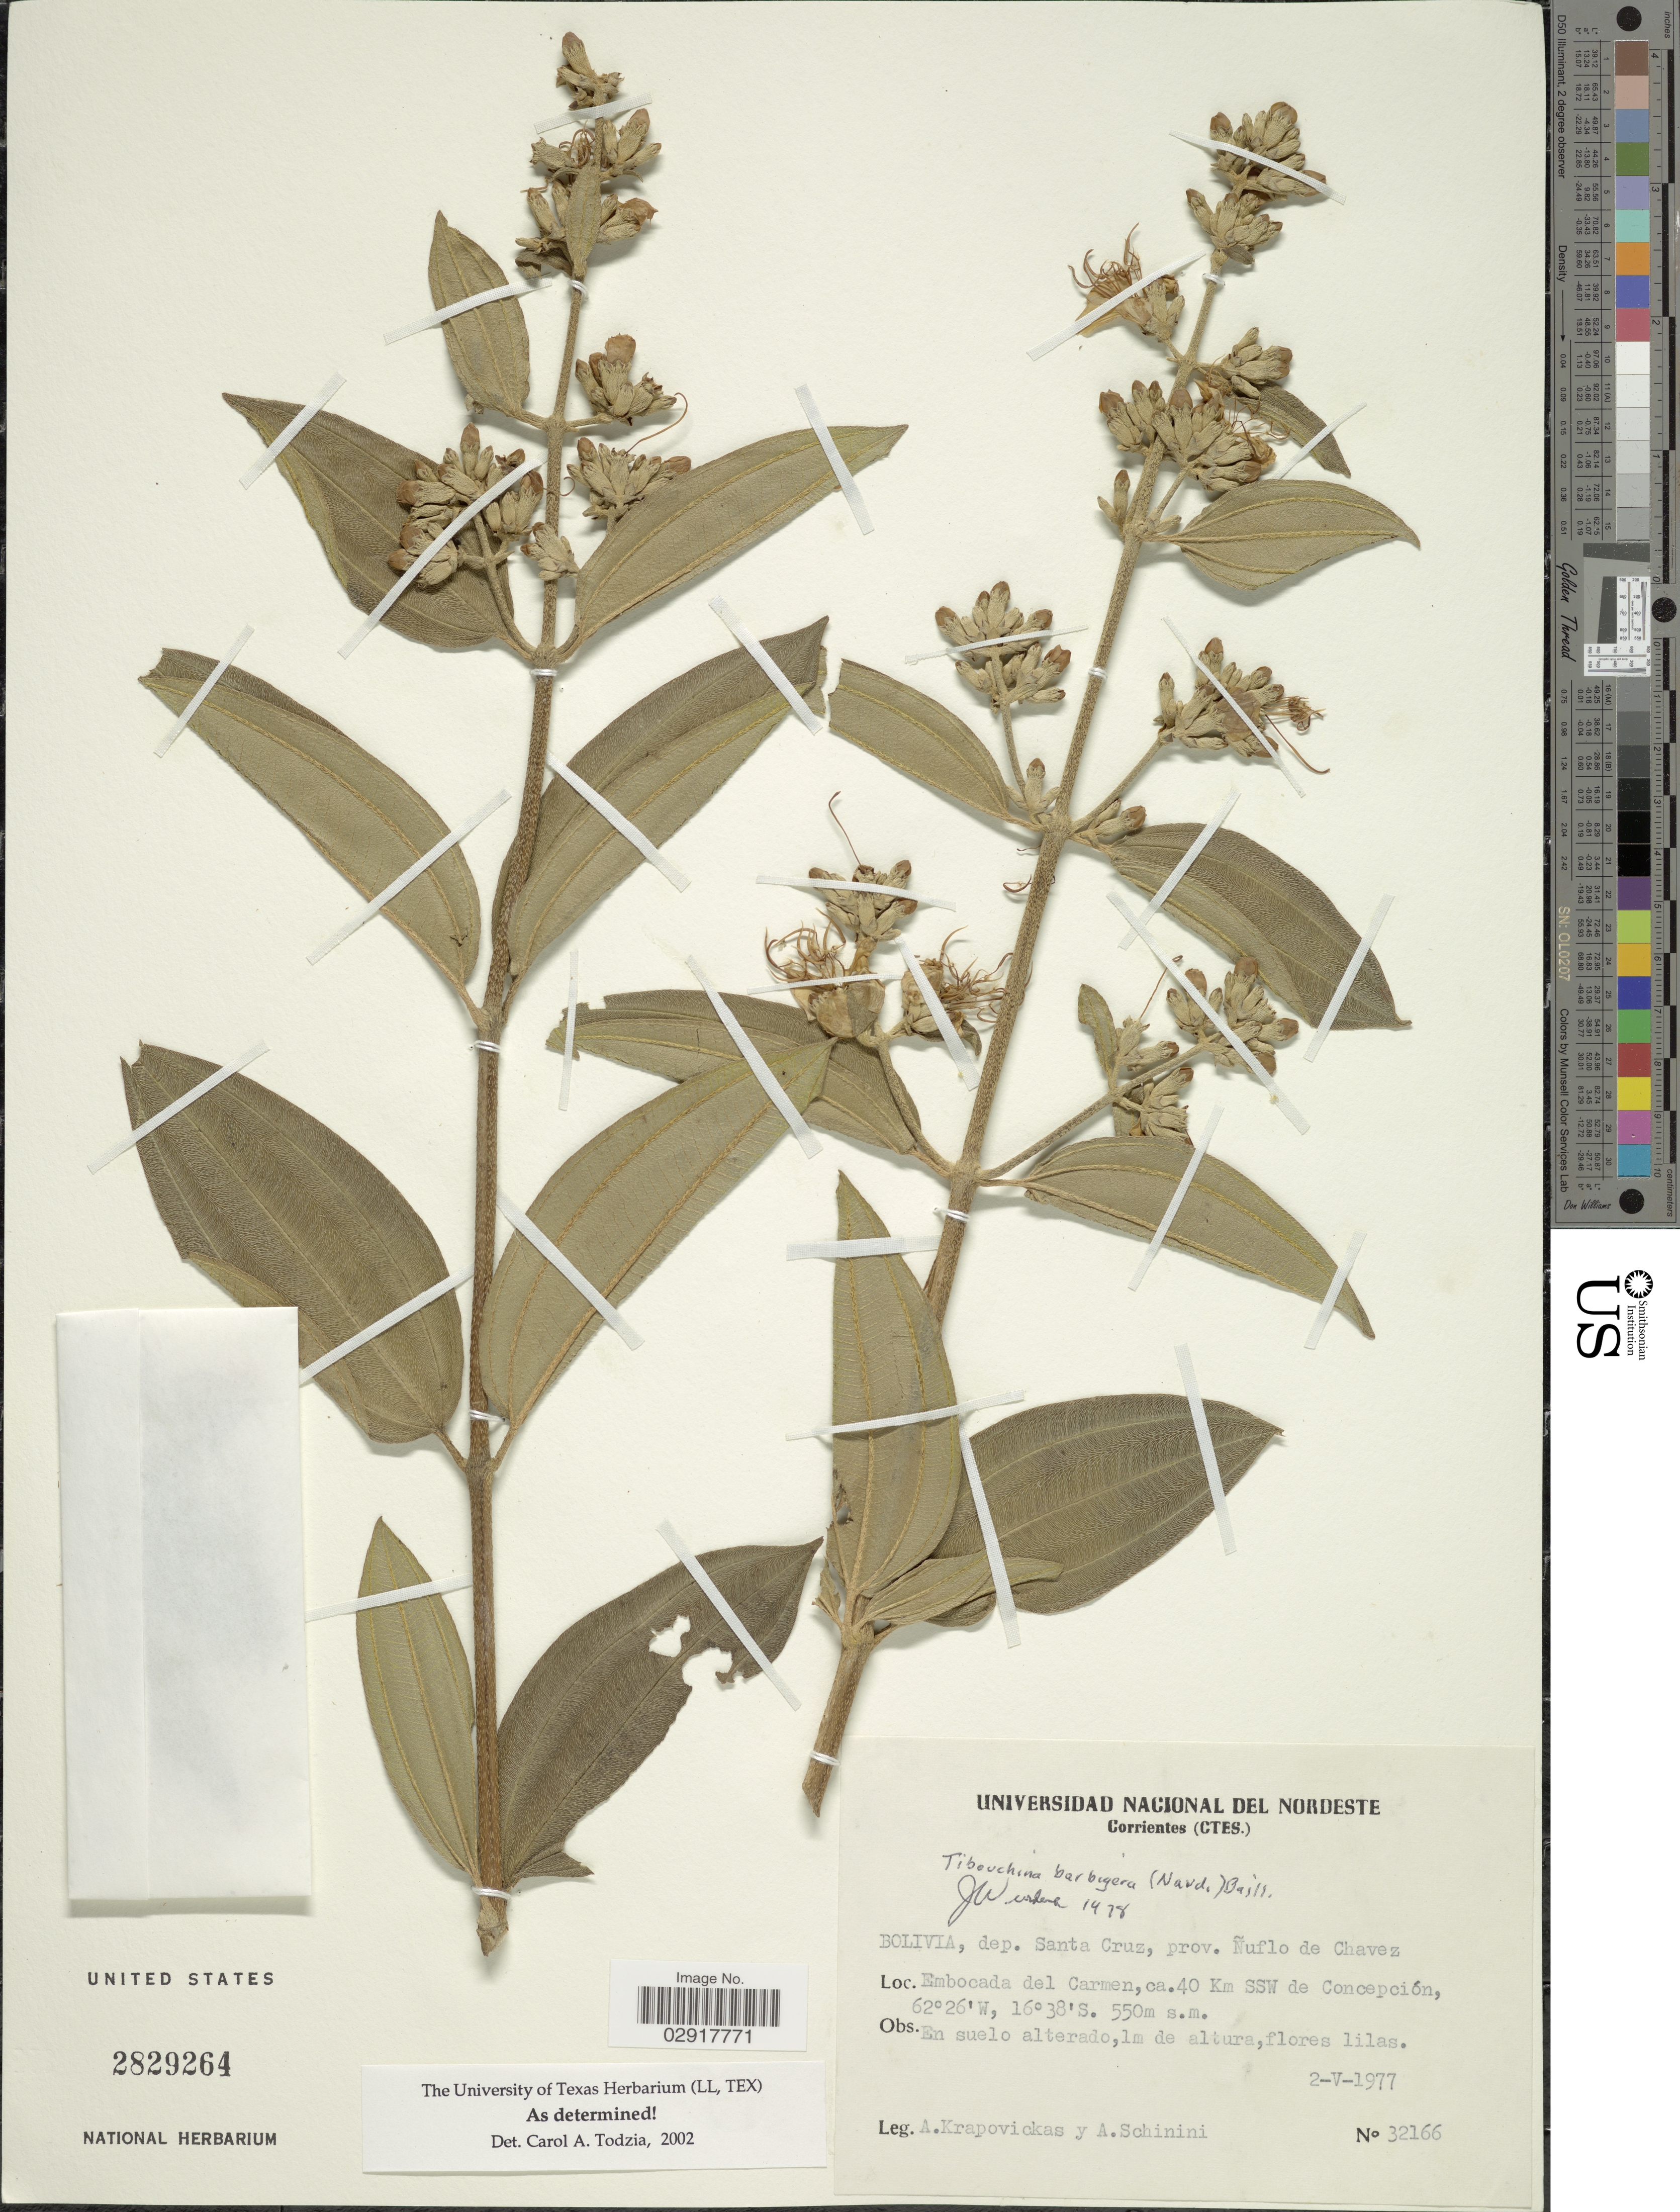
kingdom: Plantae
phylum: Tracheophyta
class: Magnoliopsida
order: Myrtales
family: Melastomataceae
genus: Tibouchina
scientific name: Tibouchina barbigera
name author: Baill.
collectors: A. Krapovickas & A. Schinini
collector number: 32166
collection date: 1977-05-02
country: Bolivia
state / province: Santa Cruz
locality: Dep. Santa Cruz, prov. Ñuflo de Chavez. Embocada del Carmen, ca. 40 Km SSW de Concepción.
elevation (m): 550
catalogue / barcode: US 2829264